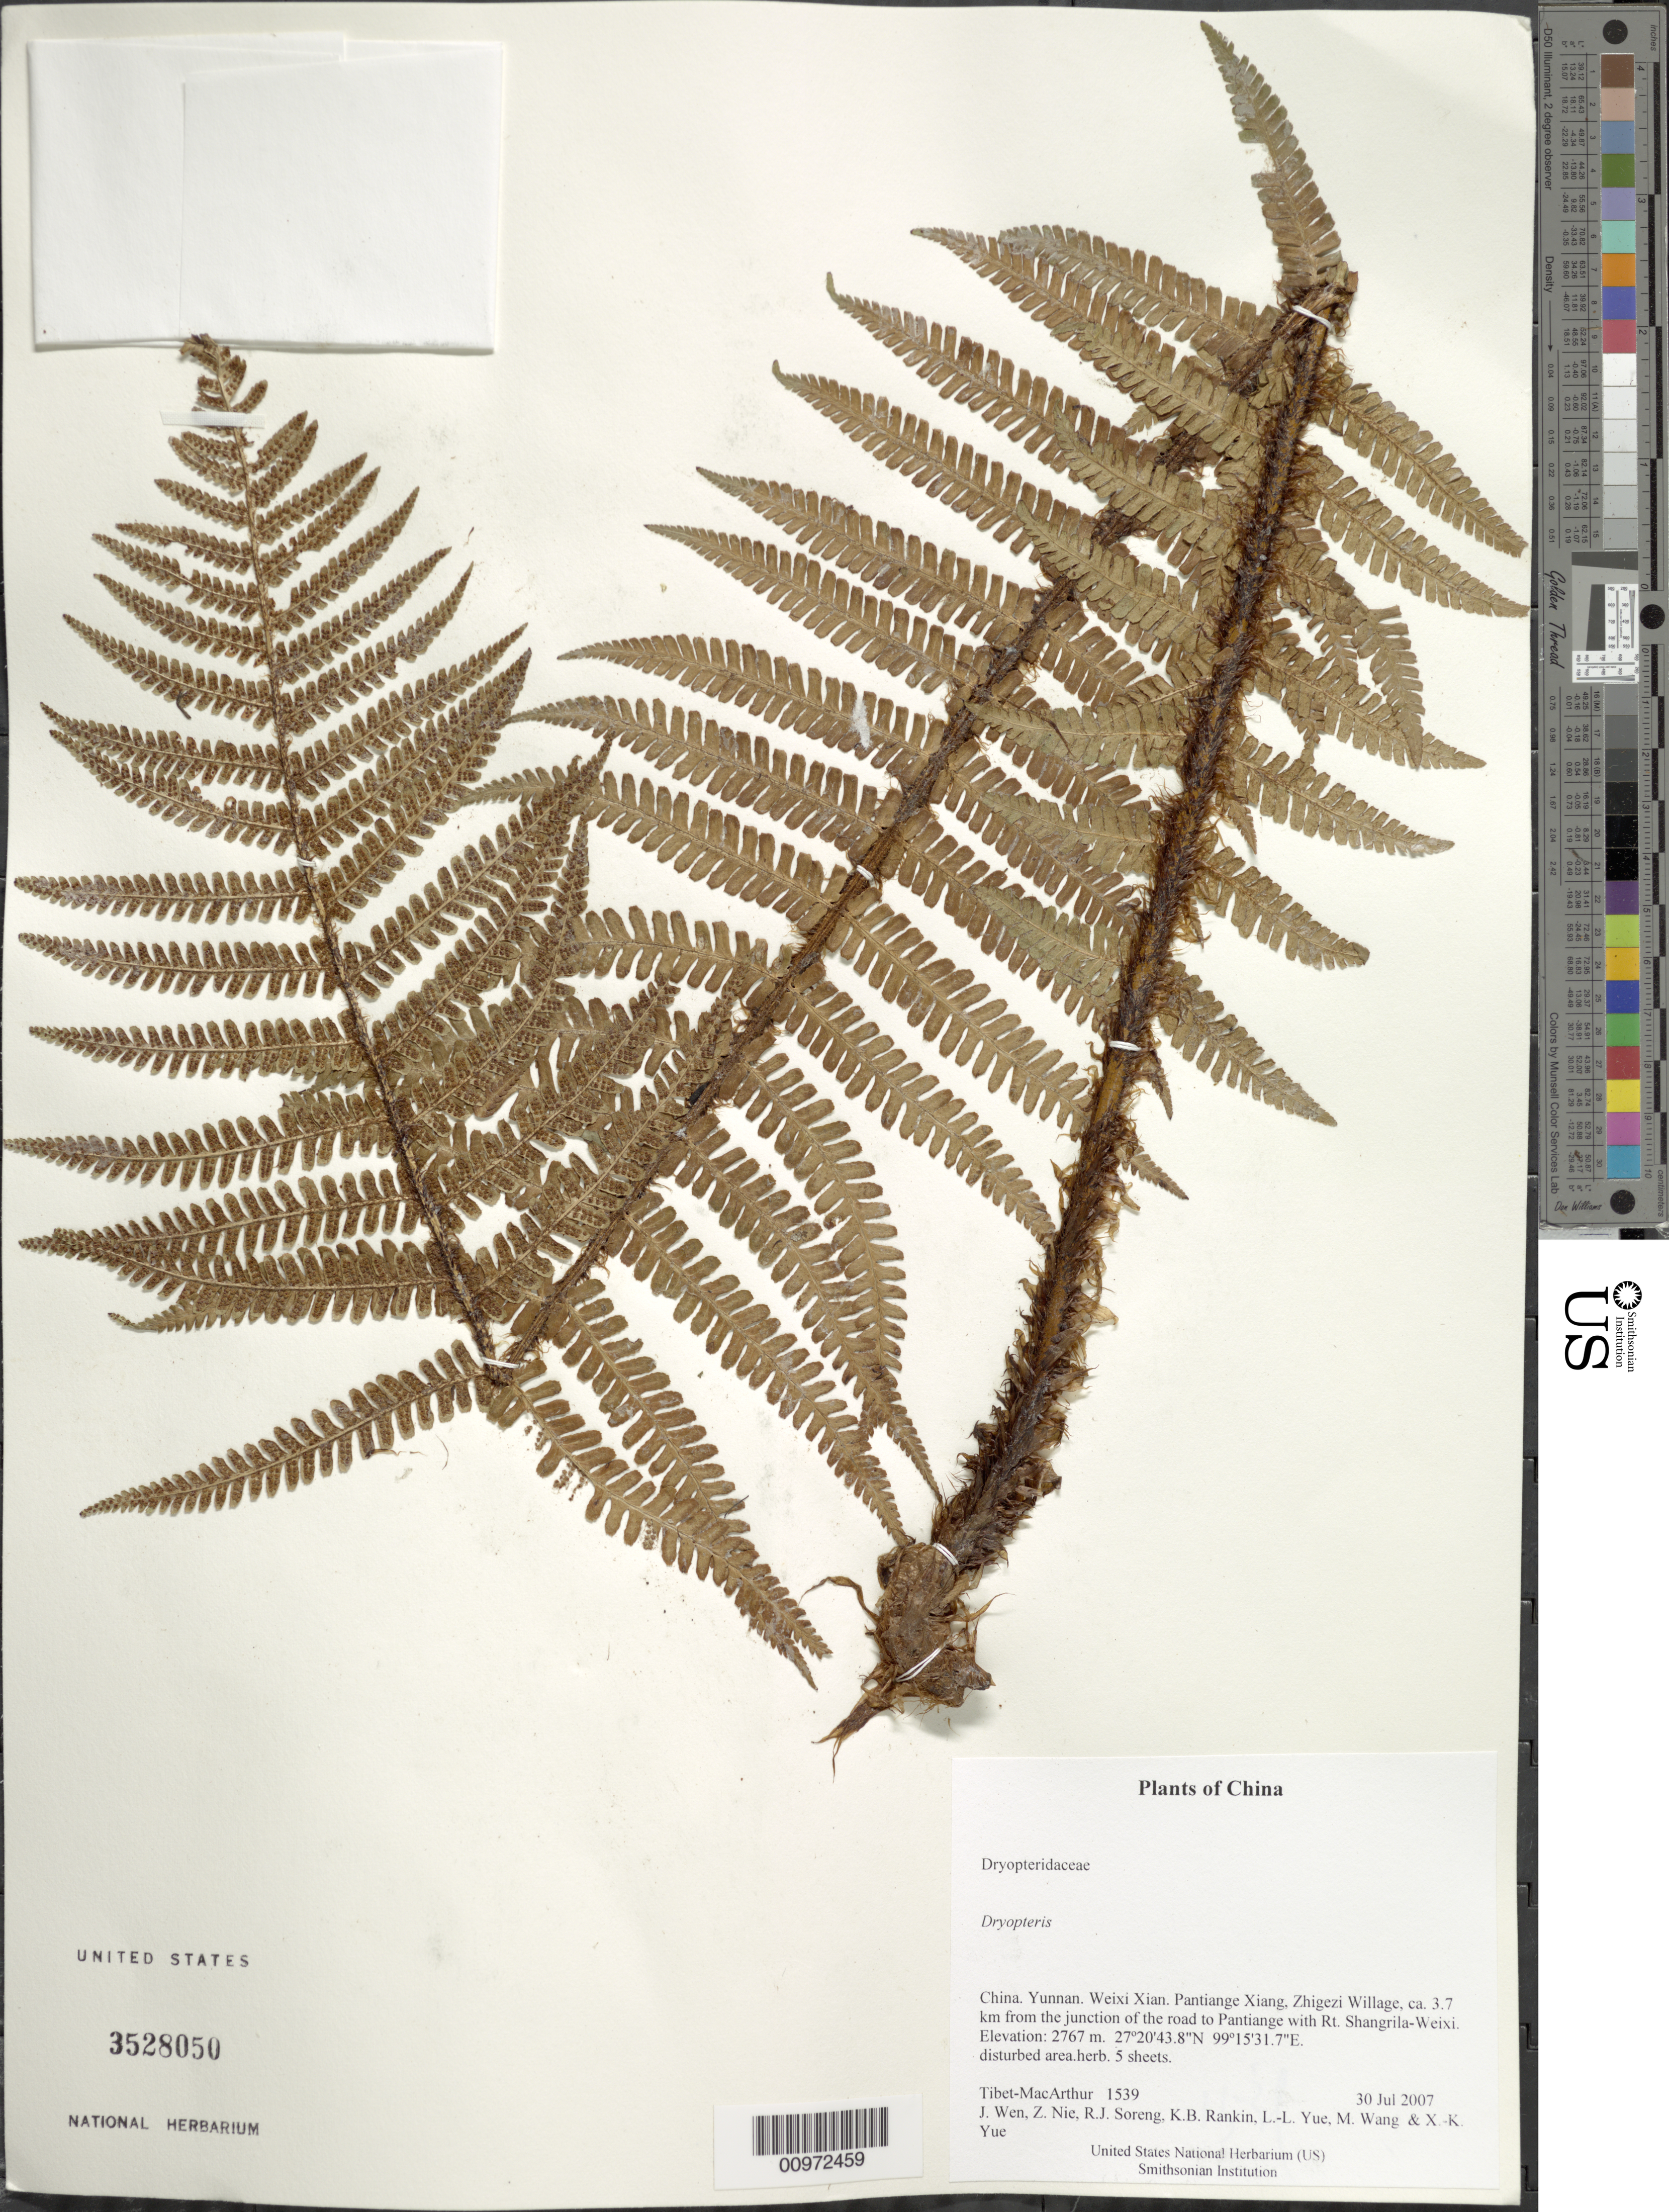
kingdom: Plantae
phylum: Tracheophyta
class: Polypodiopsida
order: Polypodiales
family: Dryopteridaceae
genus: Dryopteris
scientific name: Dryopteris sp.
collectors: Tibet-MacArthur, J. Wen, Z. Nie, R. J. Soreng, K. Rankin, L. Yue, M. Wang & X. Yue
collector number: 1539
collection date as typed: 30 Jul 2007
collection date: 2007-07-30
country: China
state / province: Yunnan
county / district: Weixi Xian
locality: Pantiange Xiang, Zhigezi Willage, ca. 3.7 km from the junction of the road to Pantiange with Rt. Shangrila-Weixi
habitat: disturbed area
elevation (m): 2767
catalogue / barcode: US 3528050